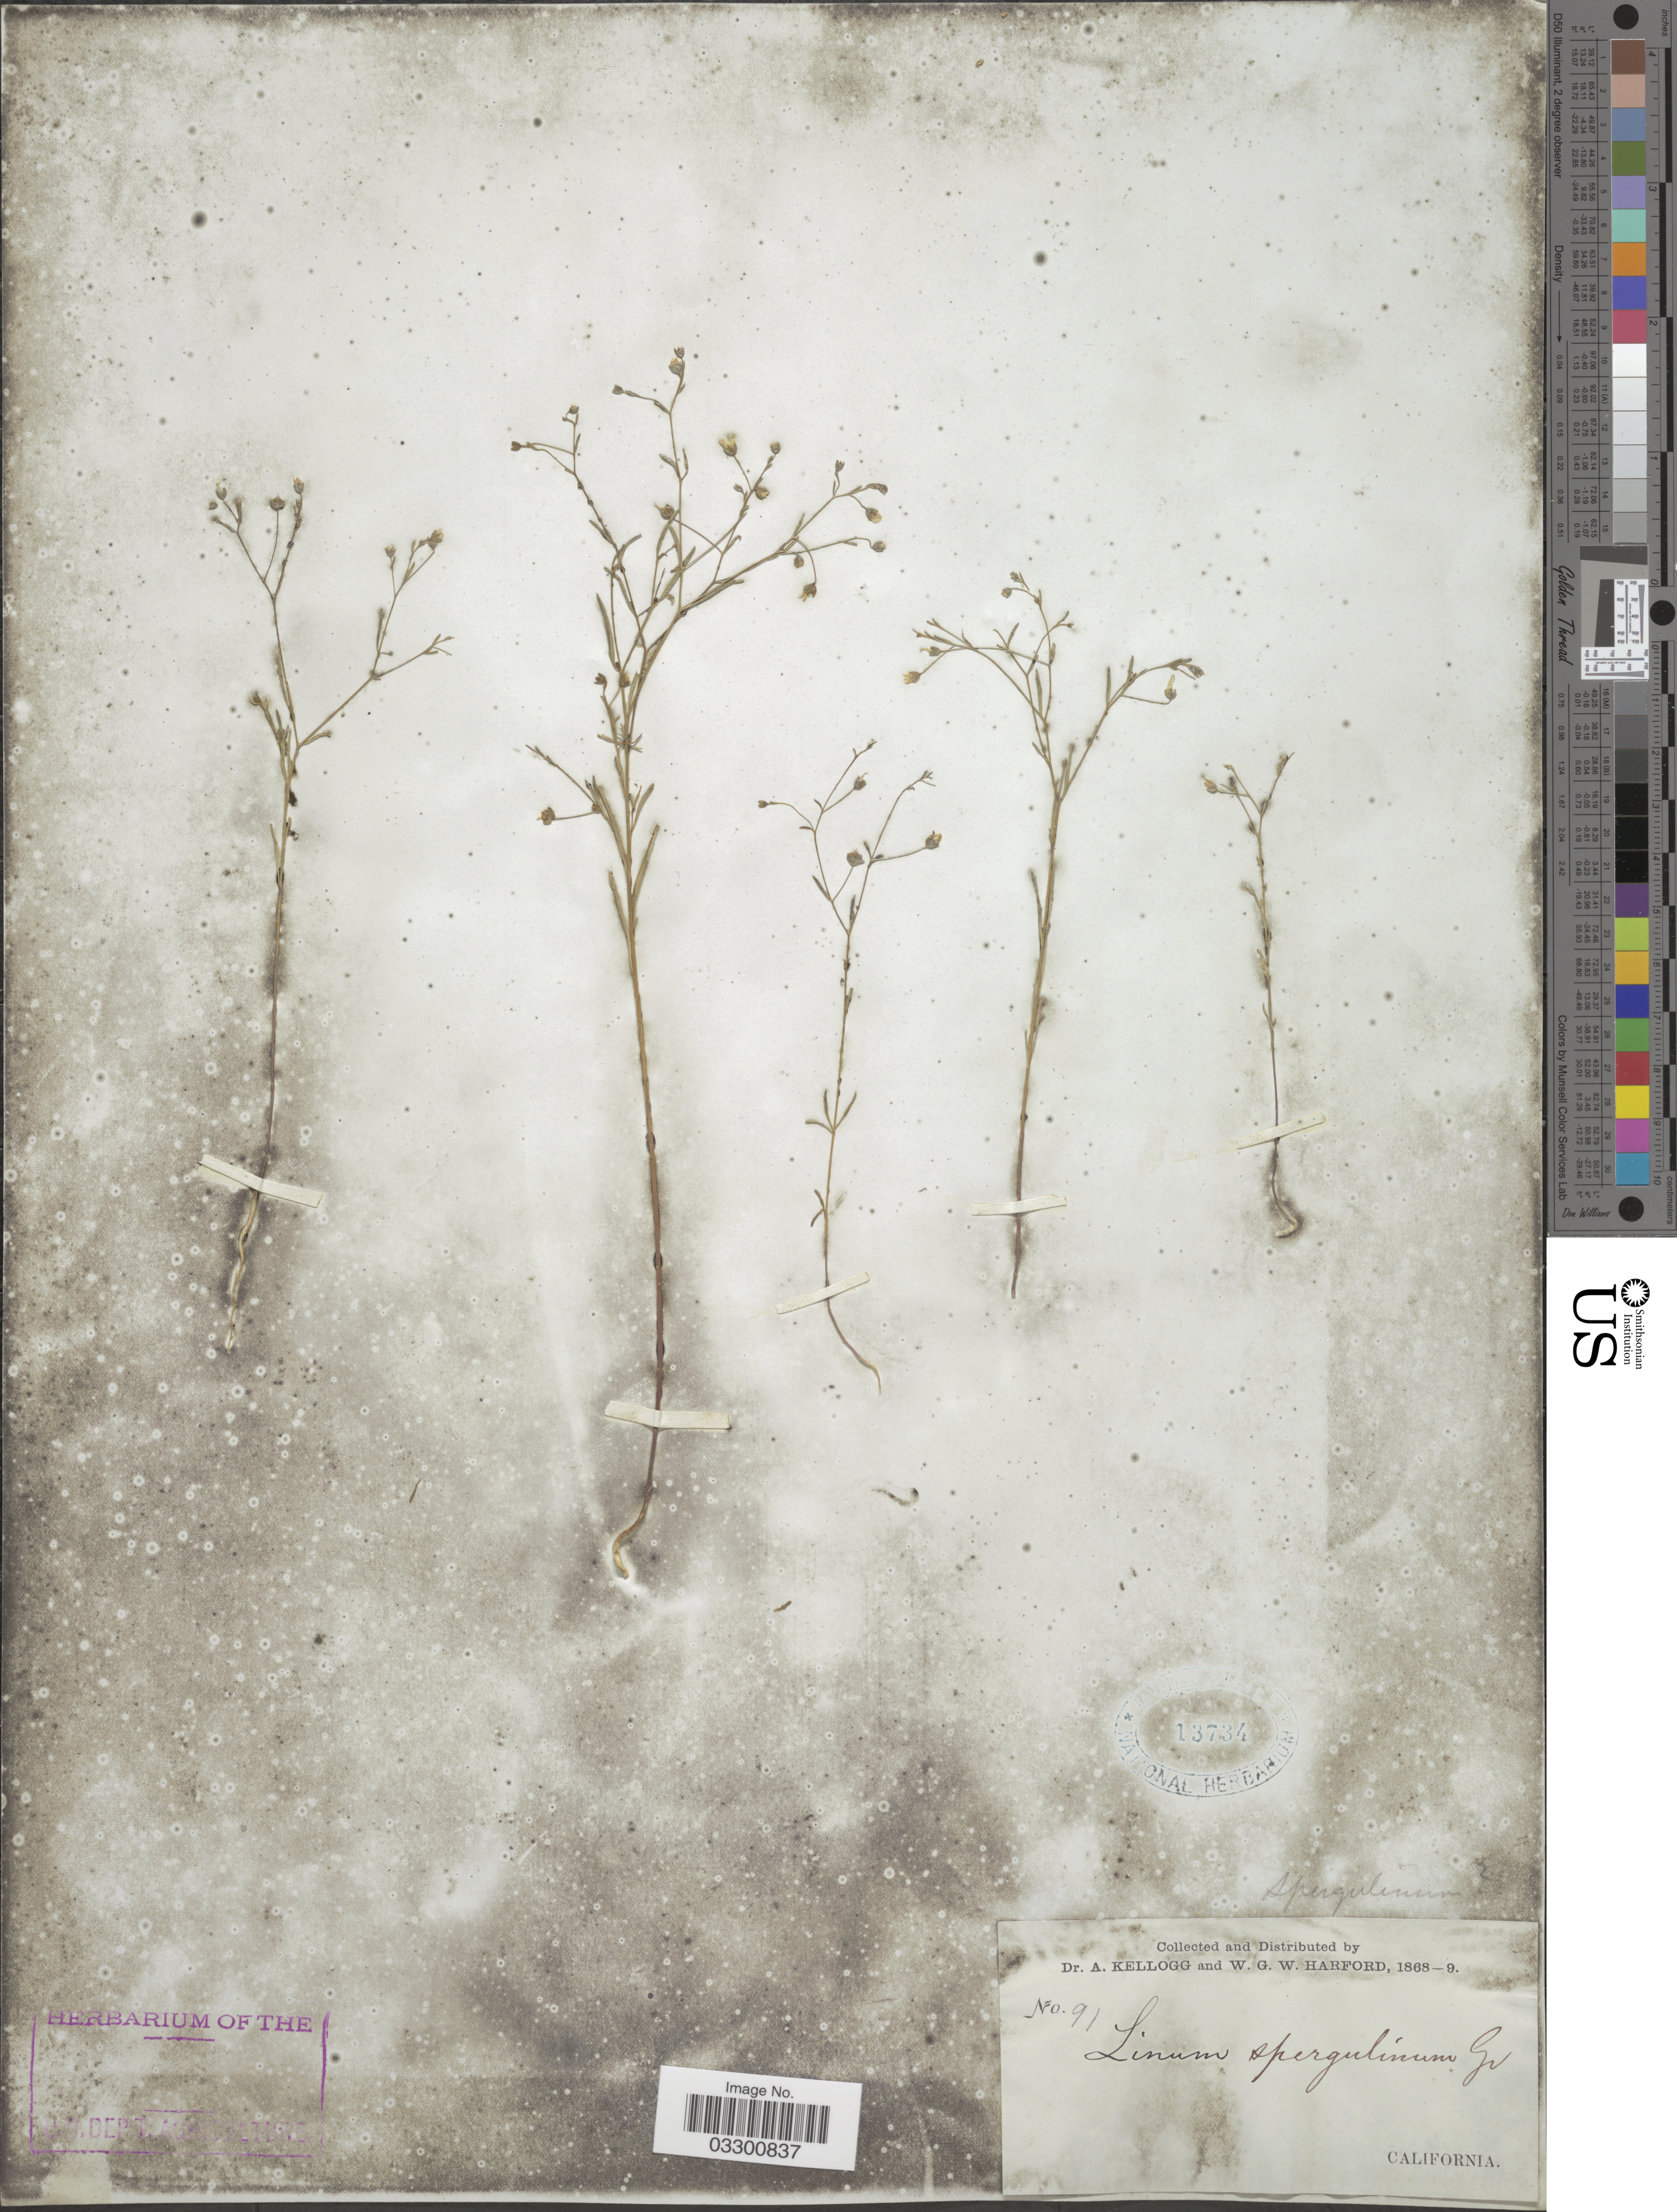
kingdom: Plantae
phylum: Tracheophyta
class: Magnoliopsida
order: Malpighiales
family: Linaceae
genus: Hesperolinon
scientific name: Hesperolinon spergulinum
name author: (A. Gray) Small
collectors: A. Kellogg & W. G. W. Harford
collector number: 91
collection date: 1868/1869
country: United States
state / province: California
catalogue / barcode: US 13734